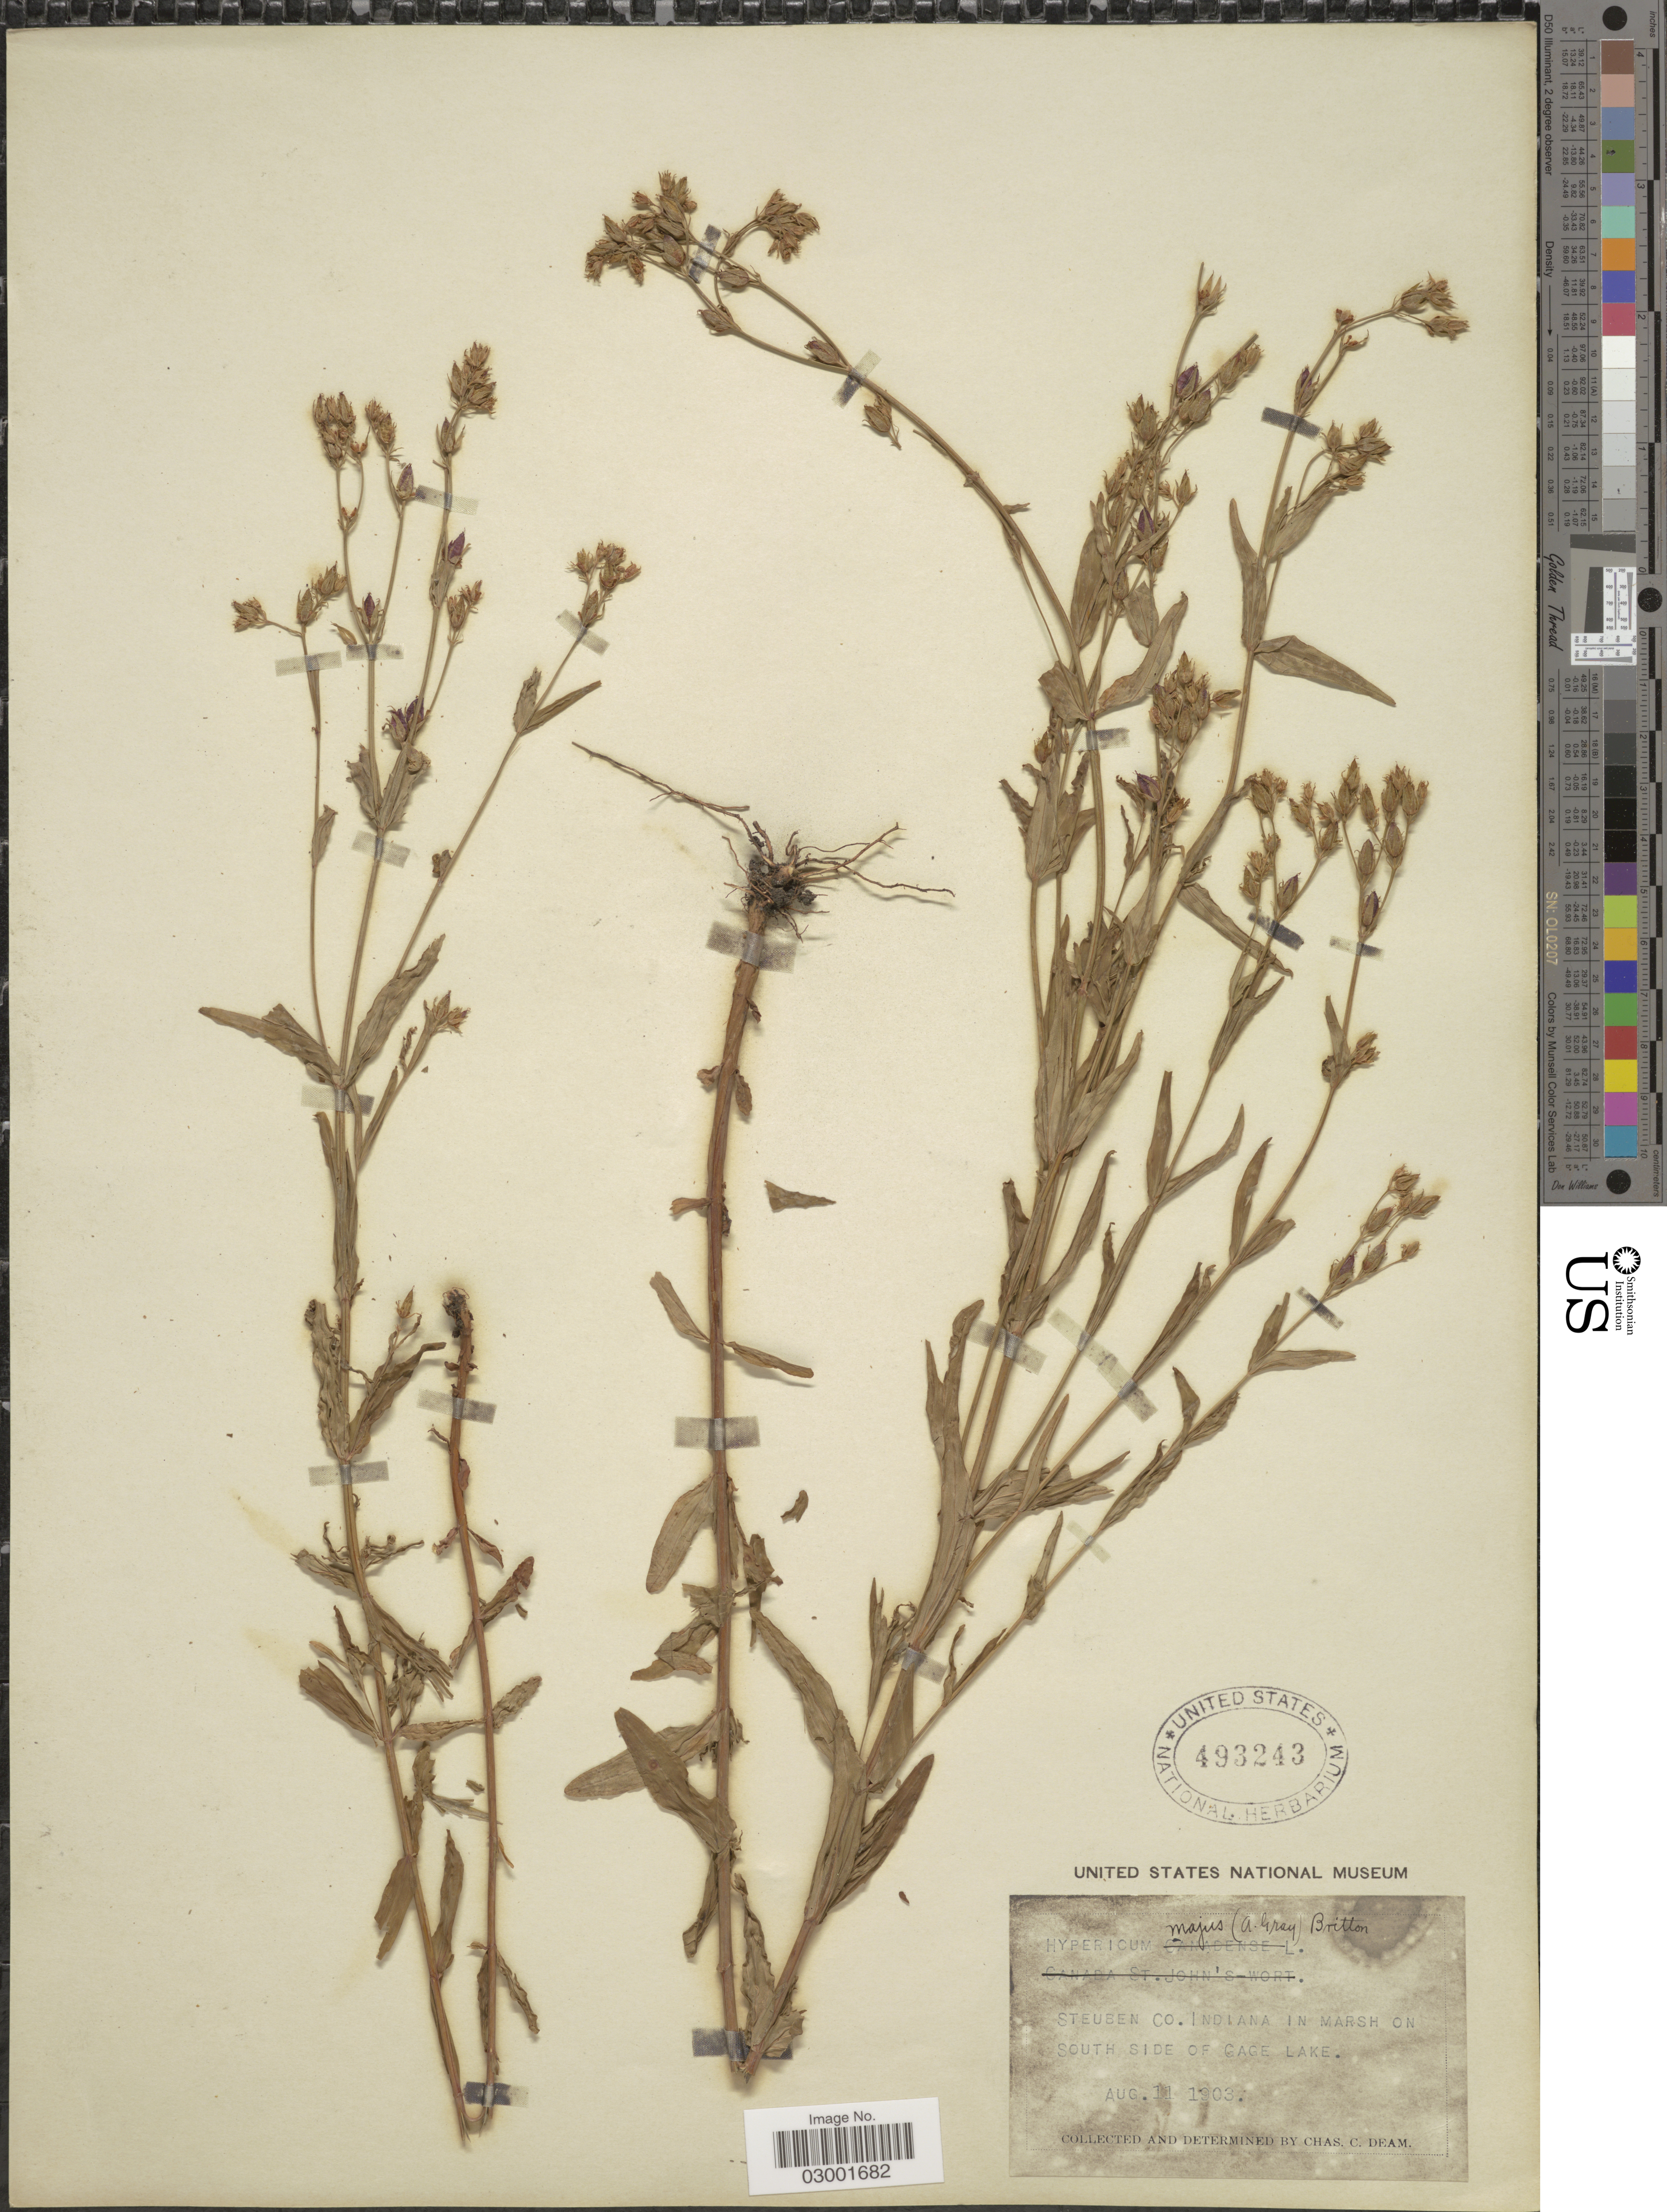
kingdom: Plantae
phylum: Tracheophyta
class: Magnoliopsida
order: Malpighiales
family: Hypericaceae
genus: Hypericum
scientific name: Hypericum majus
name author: (A. Gray) Britton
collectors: C. C. Deam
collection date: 1903-08-11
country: United States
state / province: Indiana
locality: Steuben Co. Indiana in marsh on South Side of Cage Lake.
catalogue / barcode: US 493243